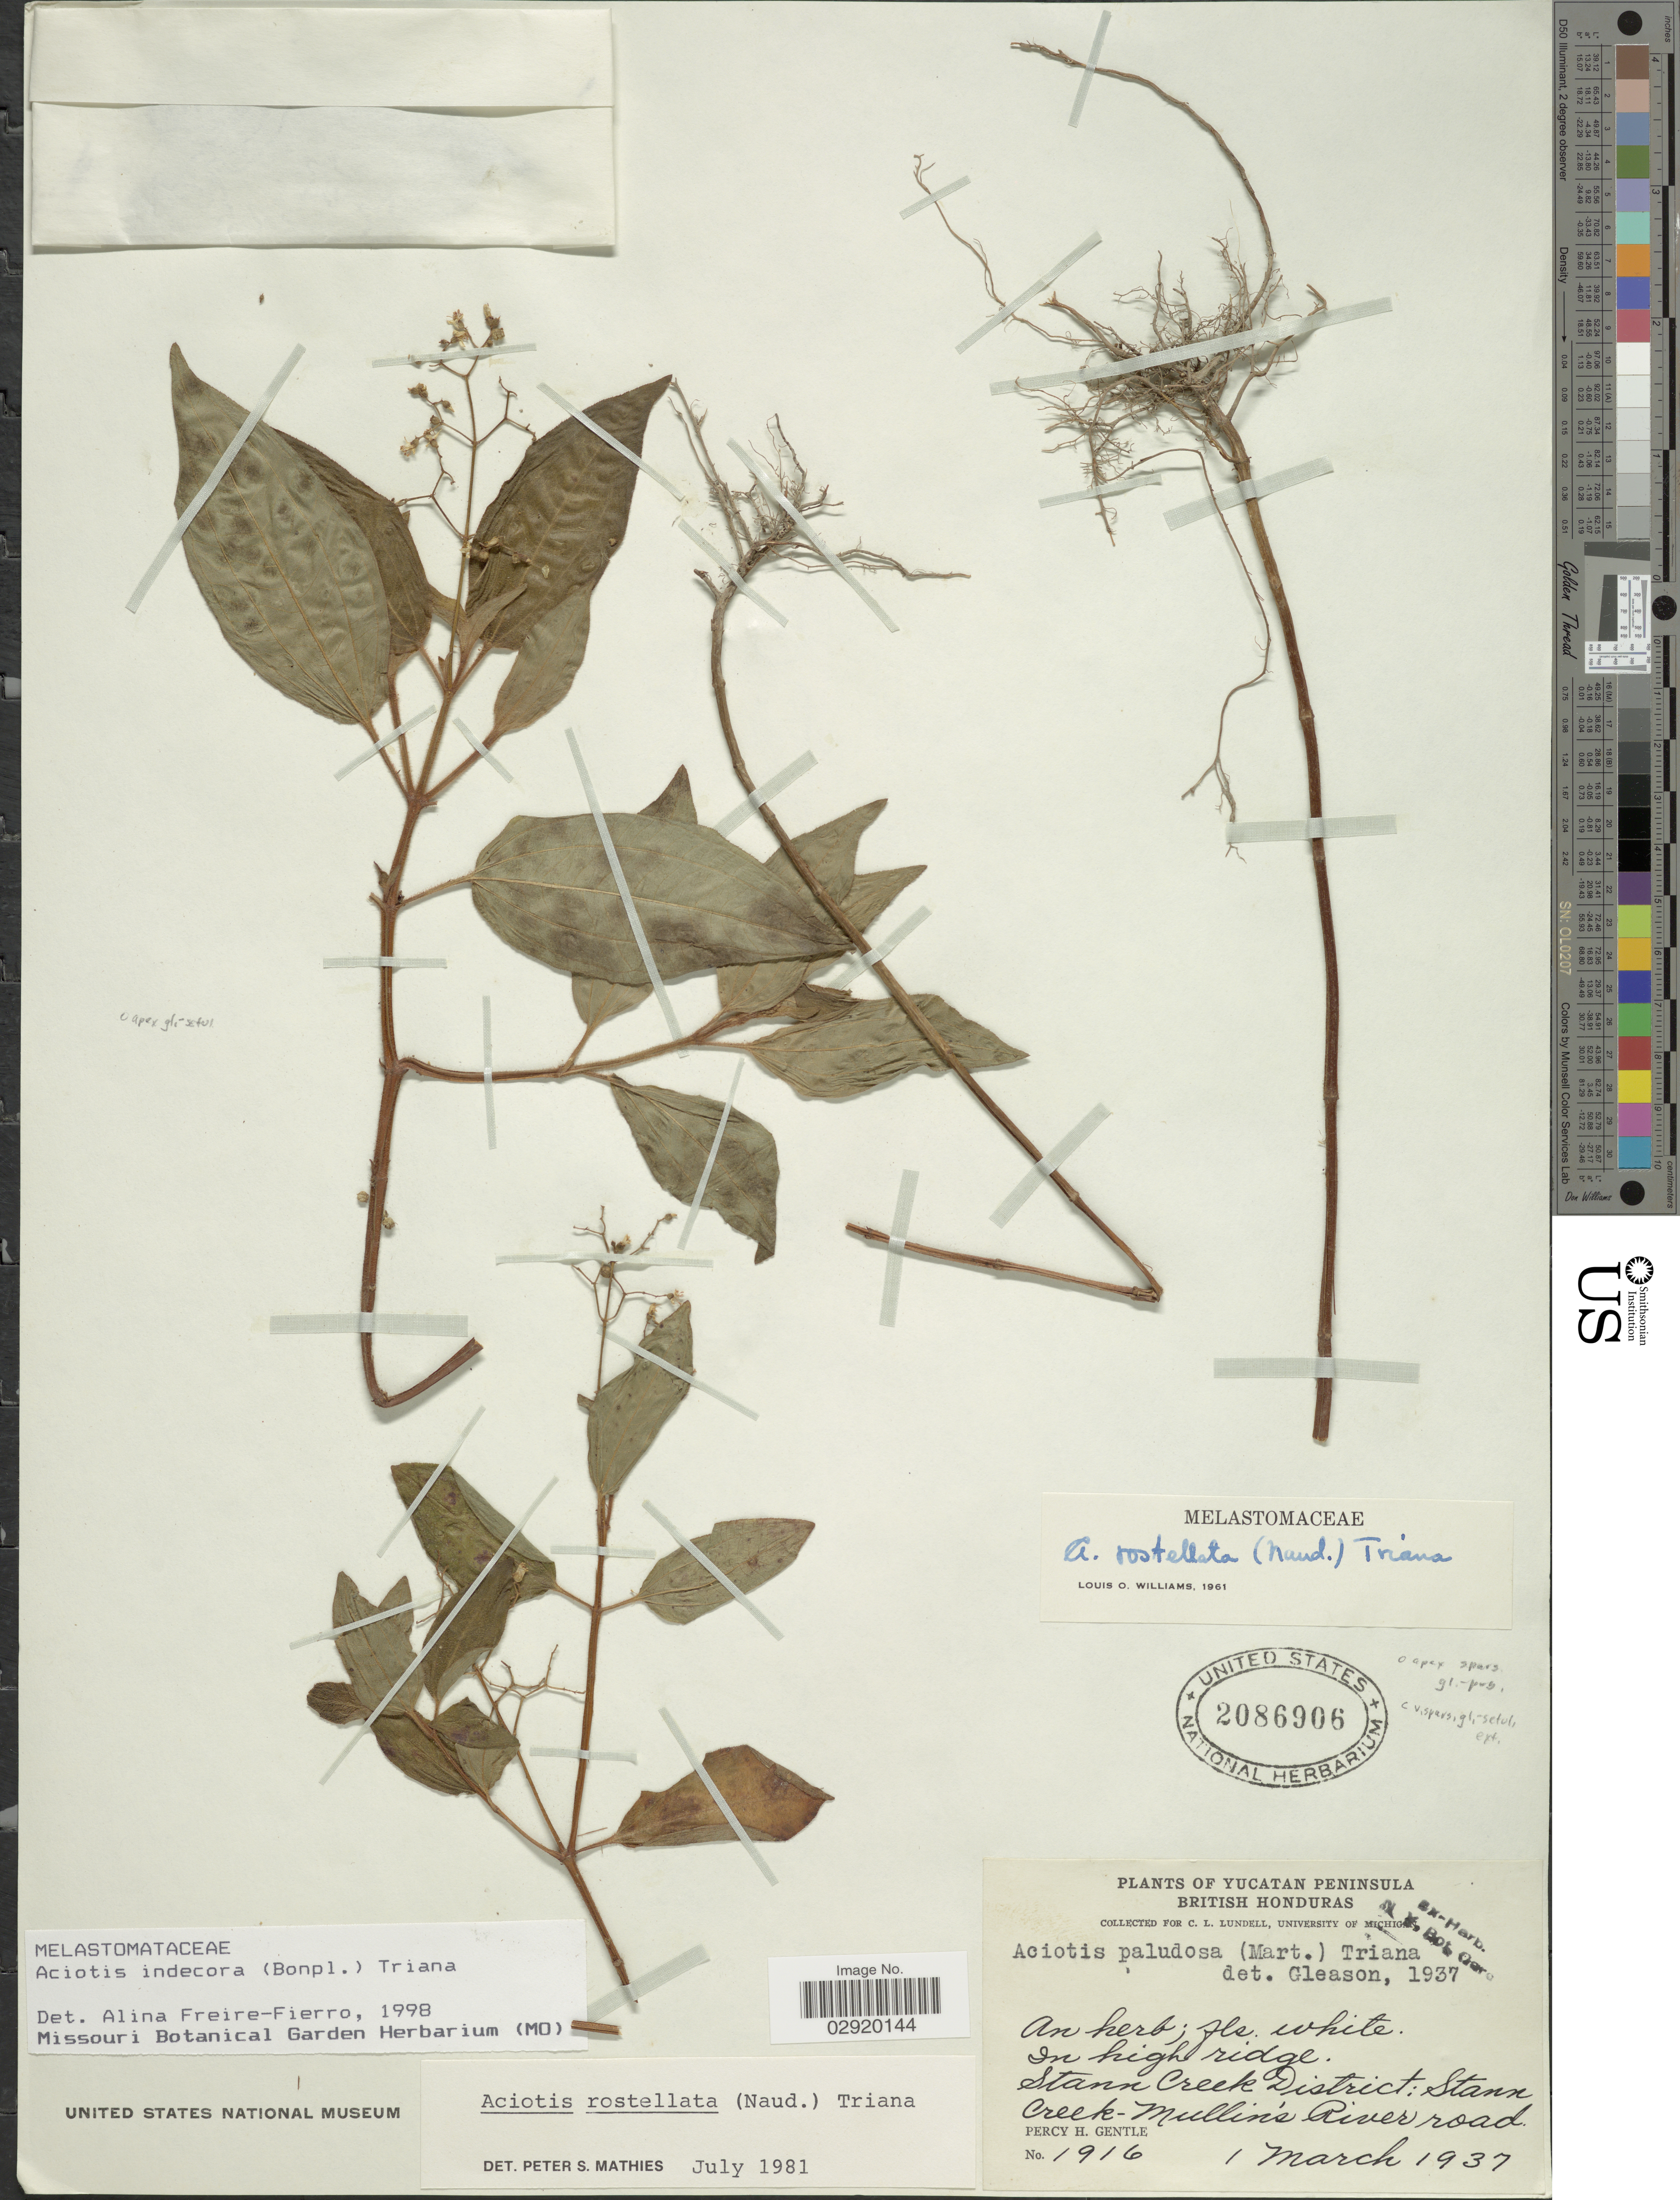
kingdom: Plantae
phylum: Tracheophyta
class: Magnoliopsida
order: Myrtales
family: Melastomataceae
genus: Aciotis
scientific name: Aciotis indecora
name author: (Bonpl.) Triana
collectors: P. H. Gentle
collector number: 1916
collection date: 1937-03-01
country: Belize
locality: Yucatan Peninsula. British Honduras. Stann Creek District: Stann Creek-Mullins River road.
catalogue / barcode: US 2086906